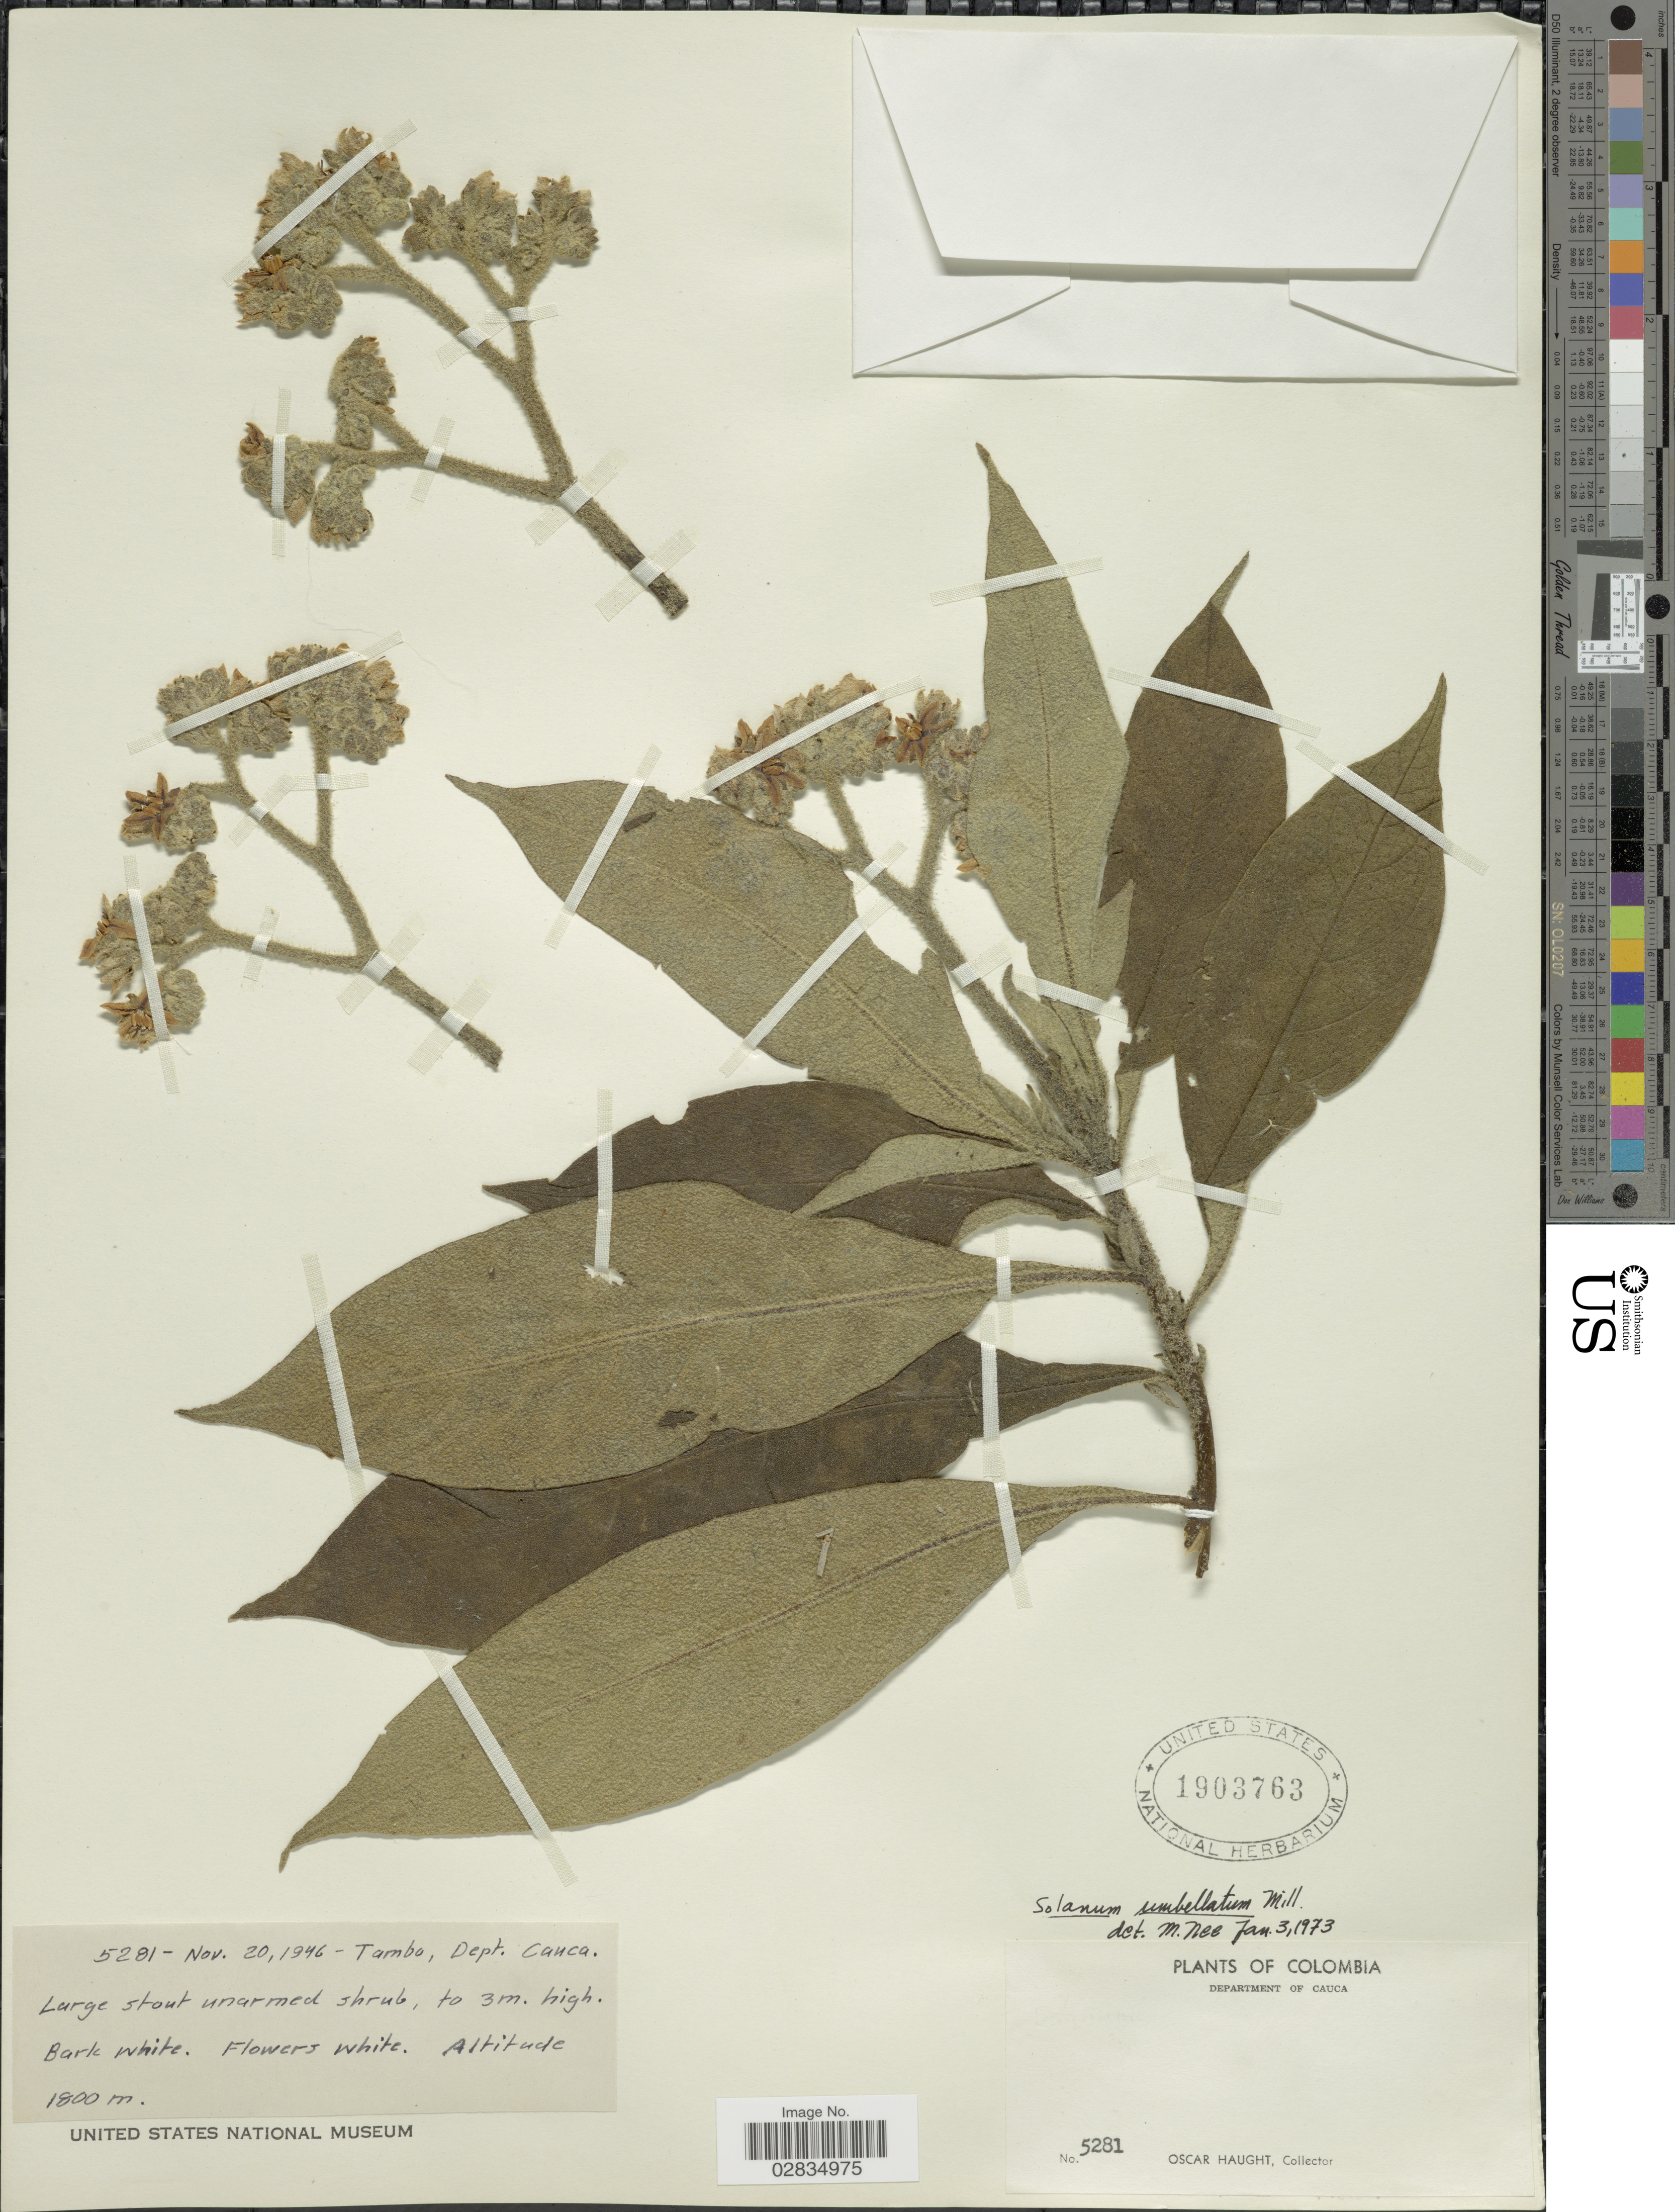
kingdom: Plantae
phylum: Tracheophyta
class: Magnoliopsida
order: Solanales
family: Solanaceae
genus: Solanum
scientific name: Solanum umbellatum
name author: Mill.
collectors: O. Haught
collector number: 5281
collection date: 1946-11-20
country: Colombia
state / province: Cauca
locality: Department of Cauca, Tambo.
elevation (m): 1800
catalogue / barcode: US 1903763